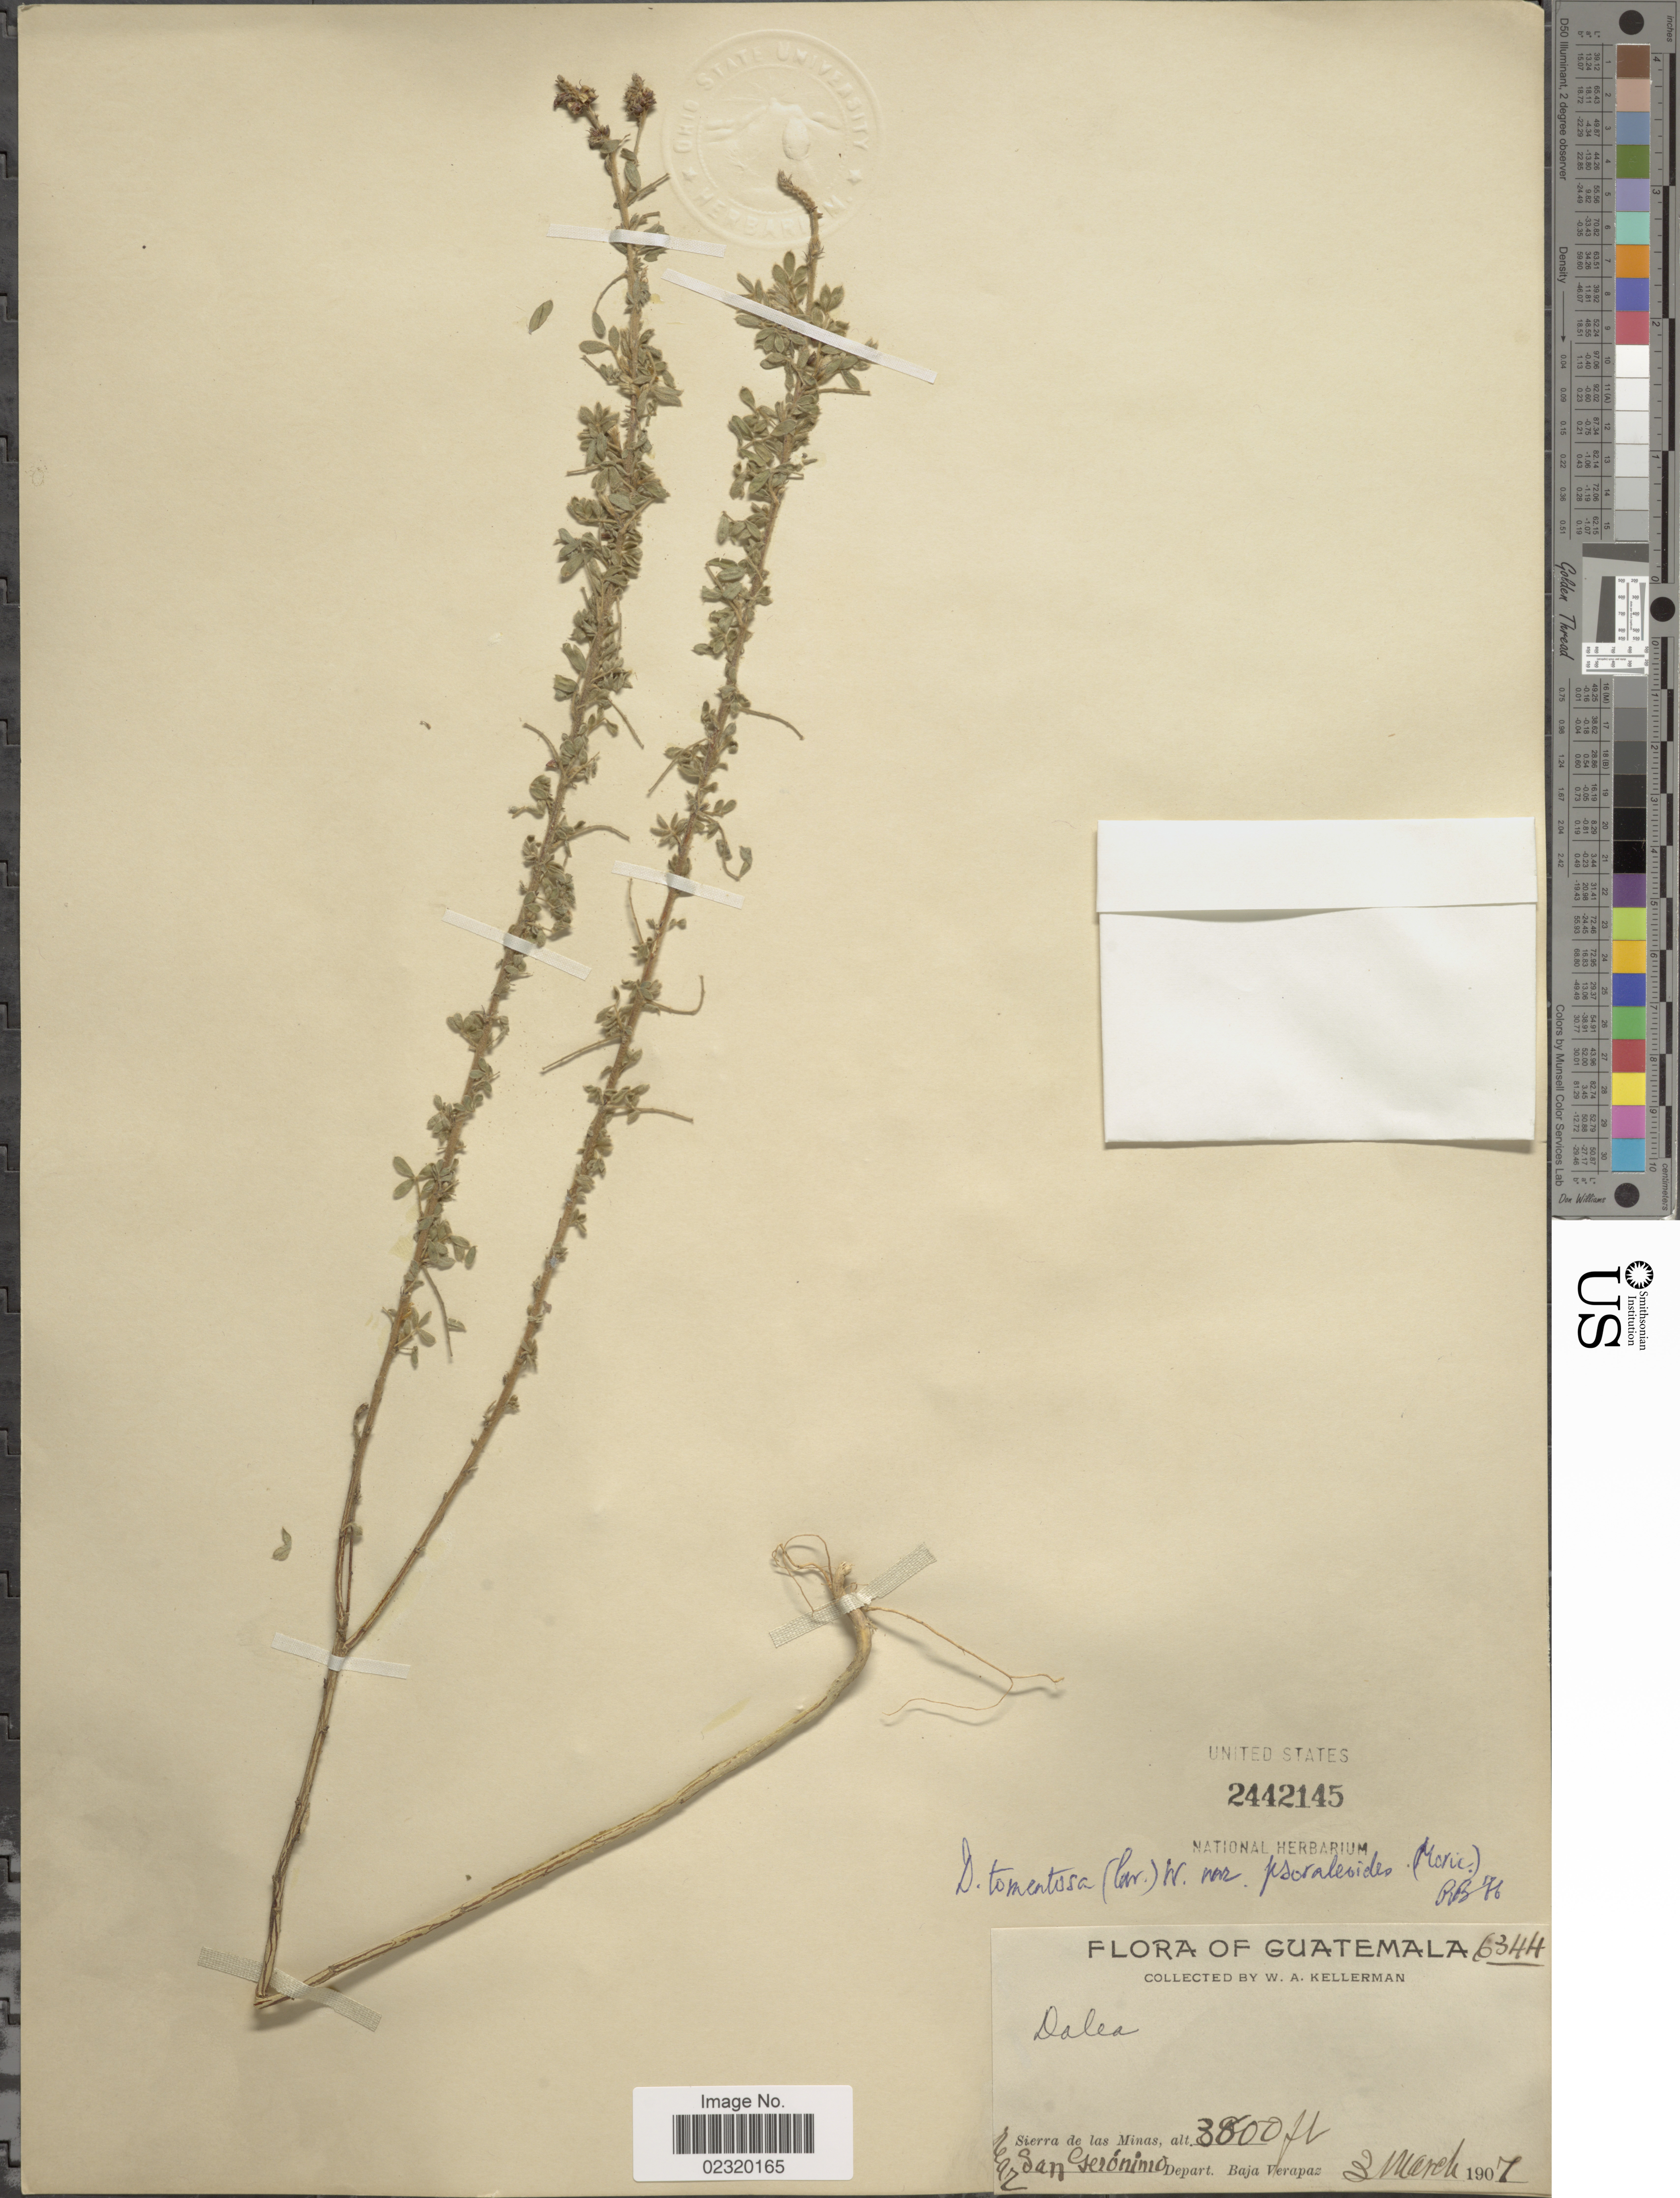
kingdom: Plantae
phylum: Tracheophyta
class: Magnoliopsida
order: Fabales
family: Fabaceae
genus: Dalea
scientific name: Dalea tomentosa var. psoraleoides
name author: (Moric.) Barneby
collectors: W. Kellerman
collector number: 6344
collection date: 1907-03-03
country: Guatemala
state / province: Baja Verapaz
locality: Near San Gerónimo. Sierra de las Minas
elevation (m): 1158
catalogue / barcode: US 2442145